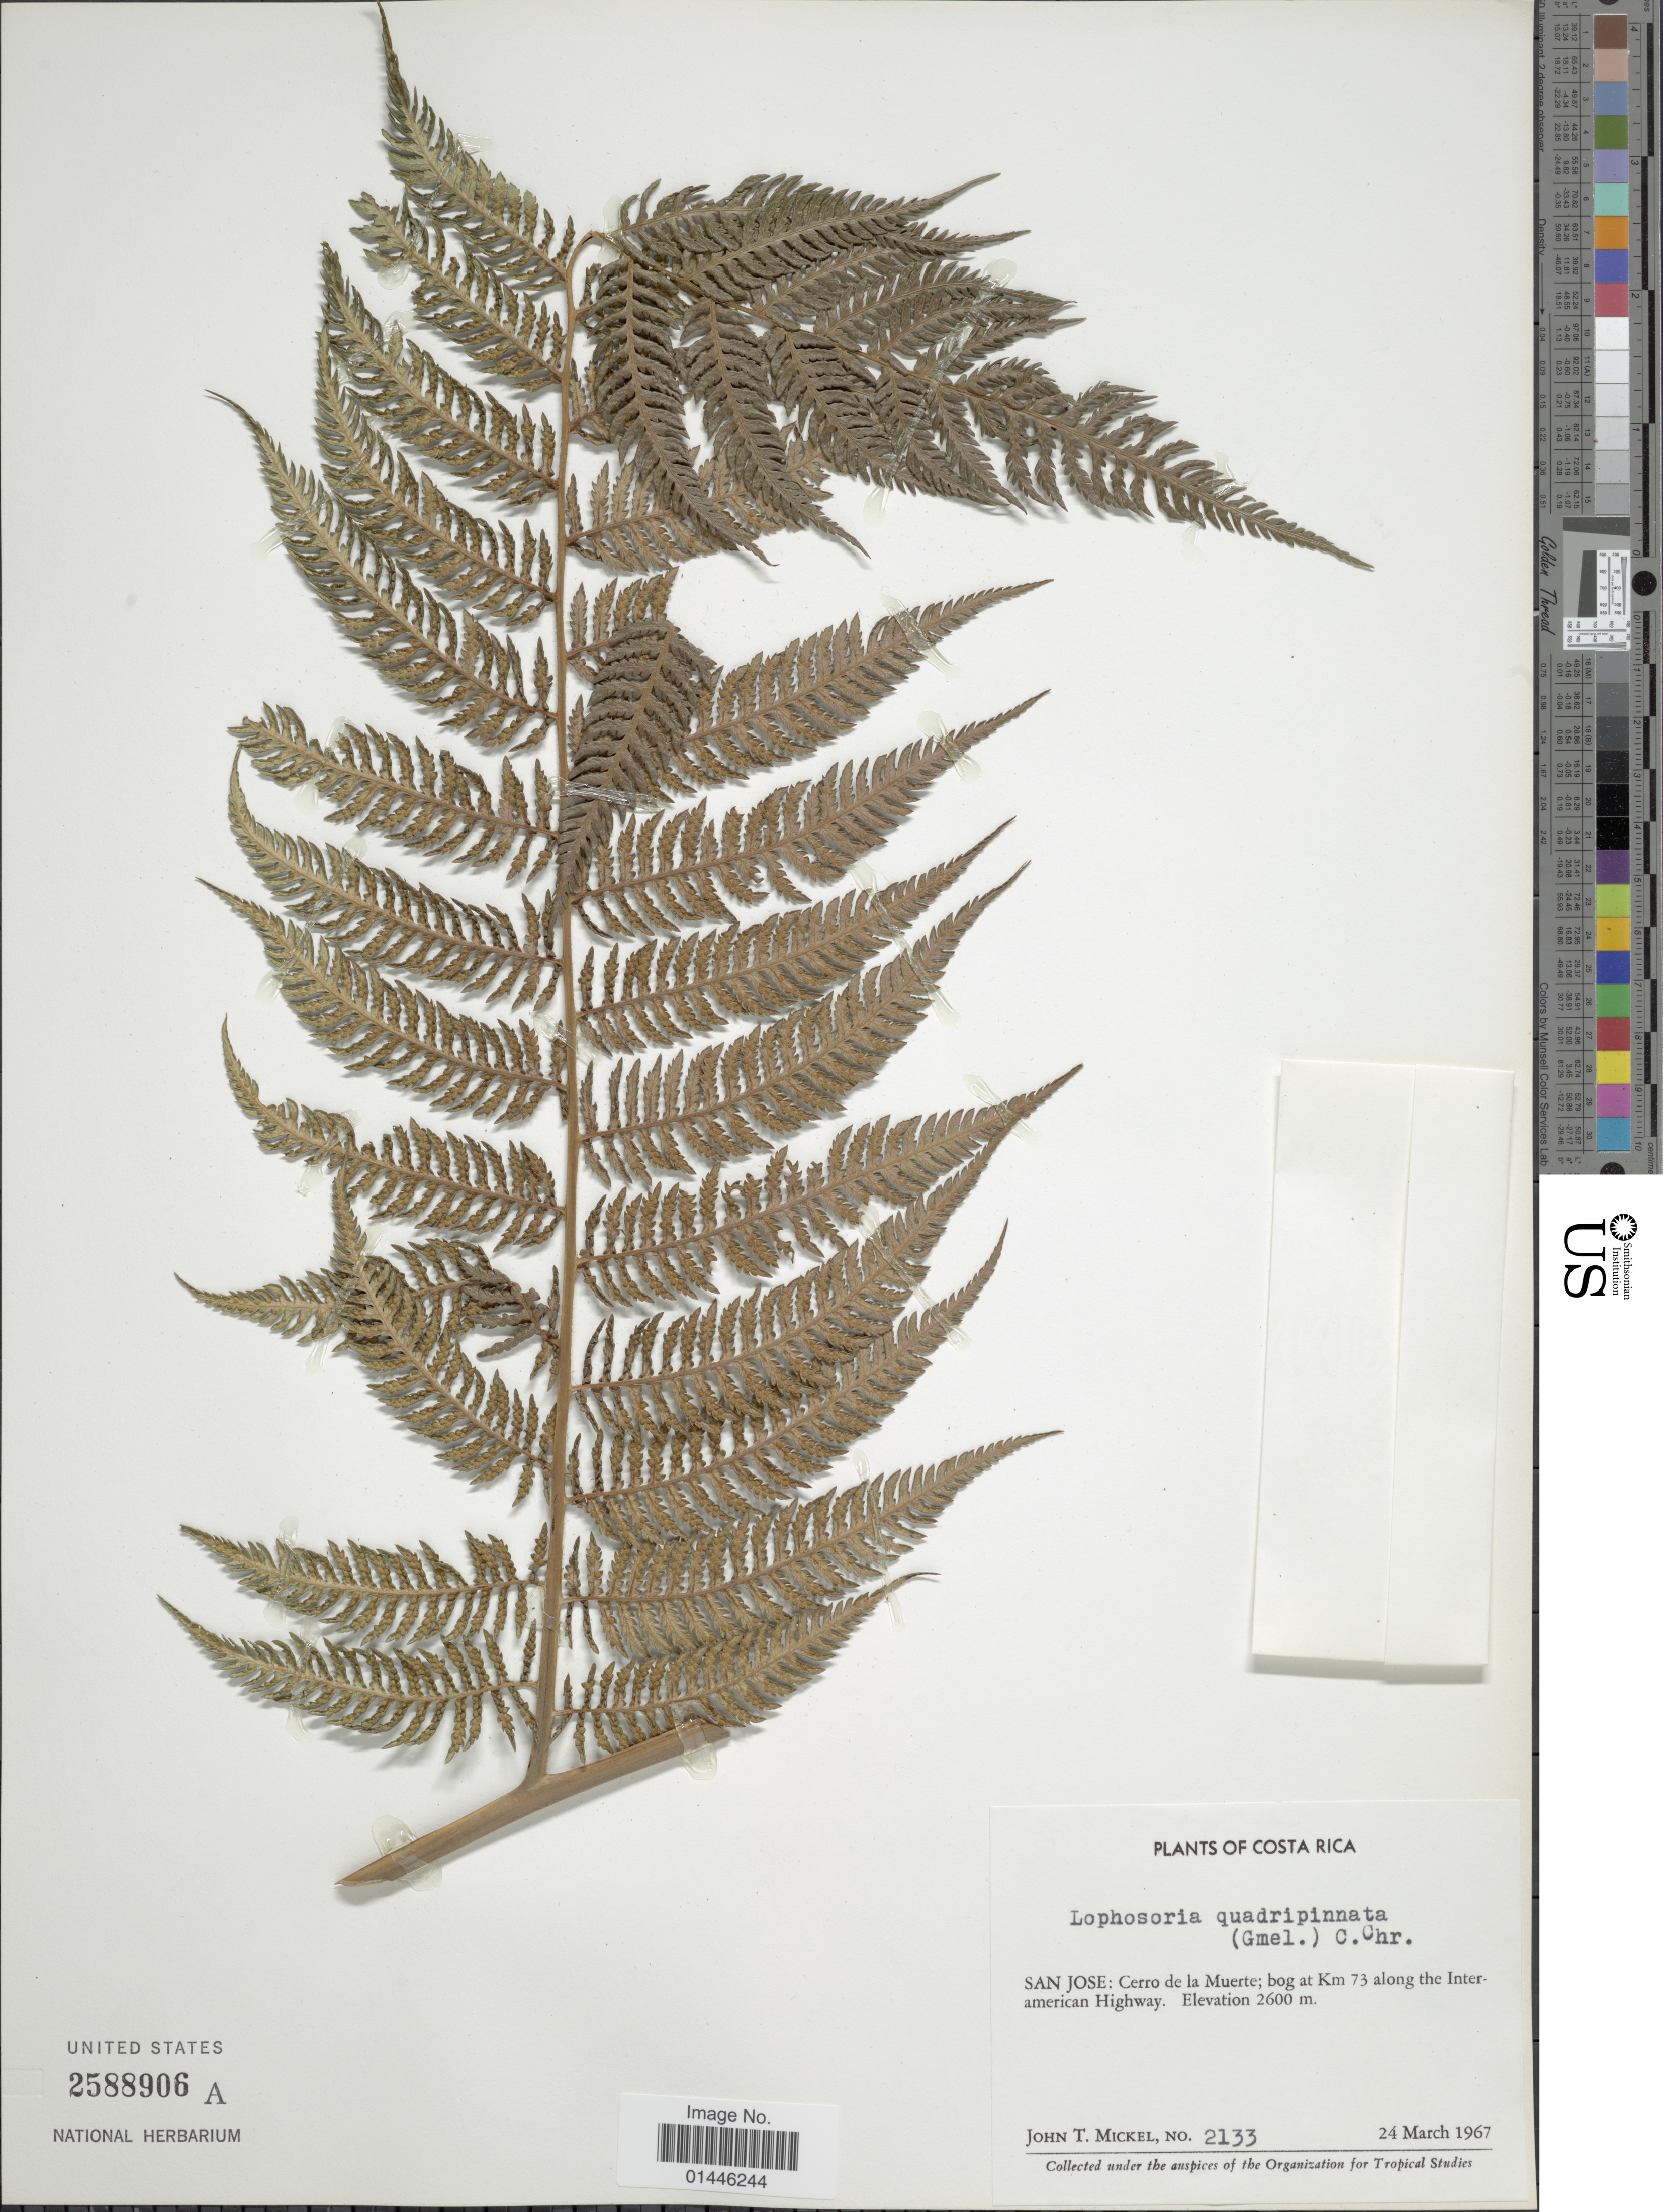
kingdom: Plantae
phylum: Tracheophyta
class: Polypodiopsida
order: Cyatheales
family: Dicksoniaceae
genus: Lophosoria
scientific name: Lophosoria quadripinnata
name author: (J.F. Gmel.) C. Chr.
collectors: J. T. Mickel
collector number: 2133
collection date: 1967-03-24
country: Costa Rica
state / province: San José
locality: Cerro de la Muerte; bog at Km 73 along the Interamerican Highway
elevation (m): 2600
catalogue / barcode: US 2588906A